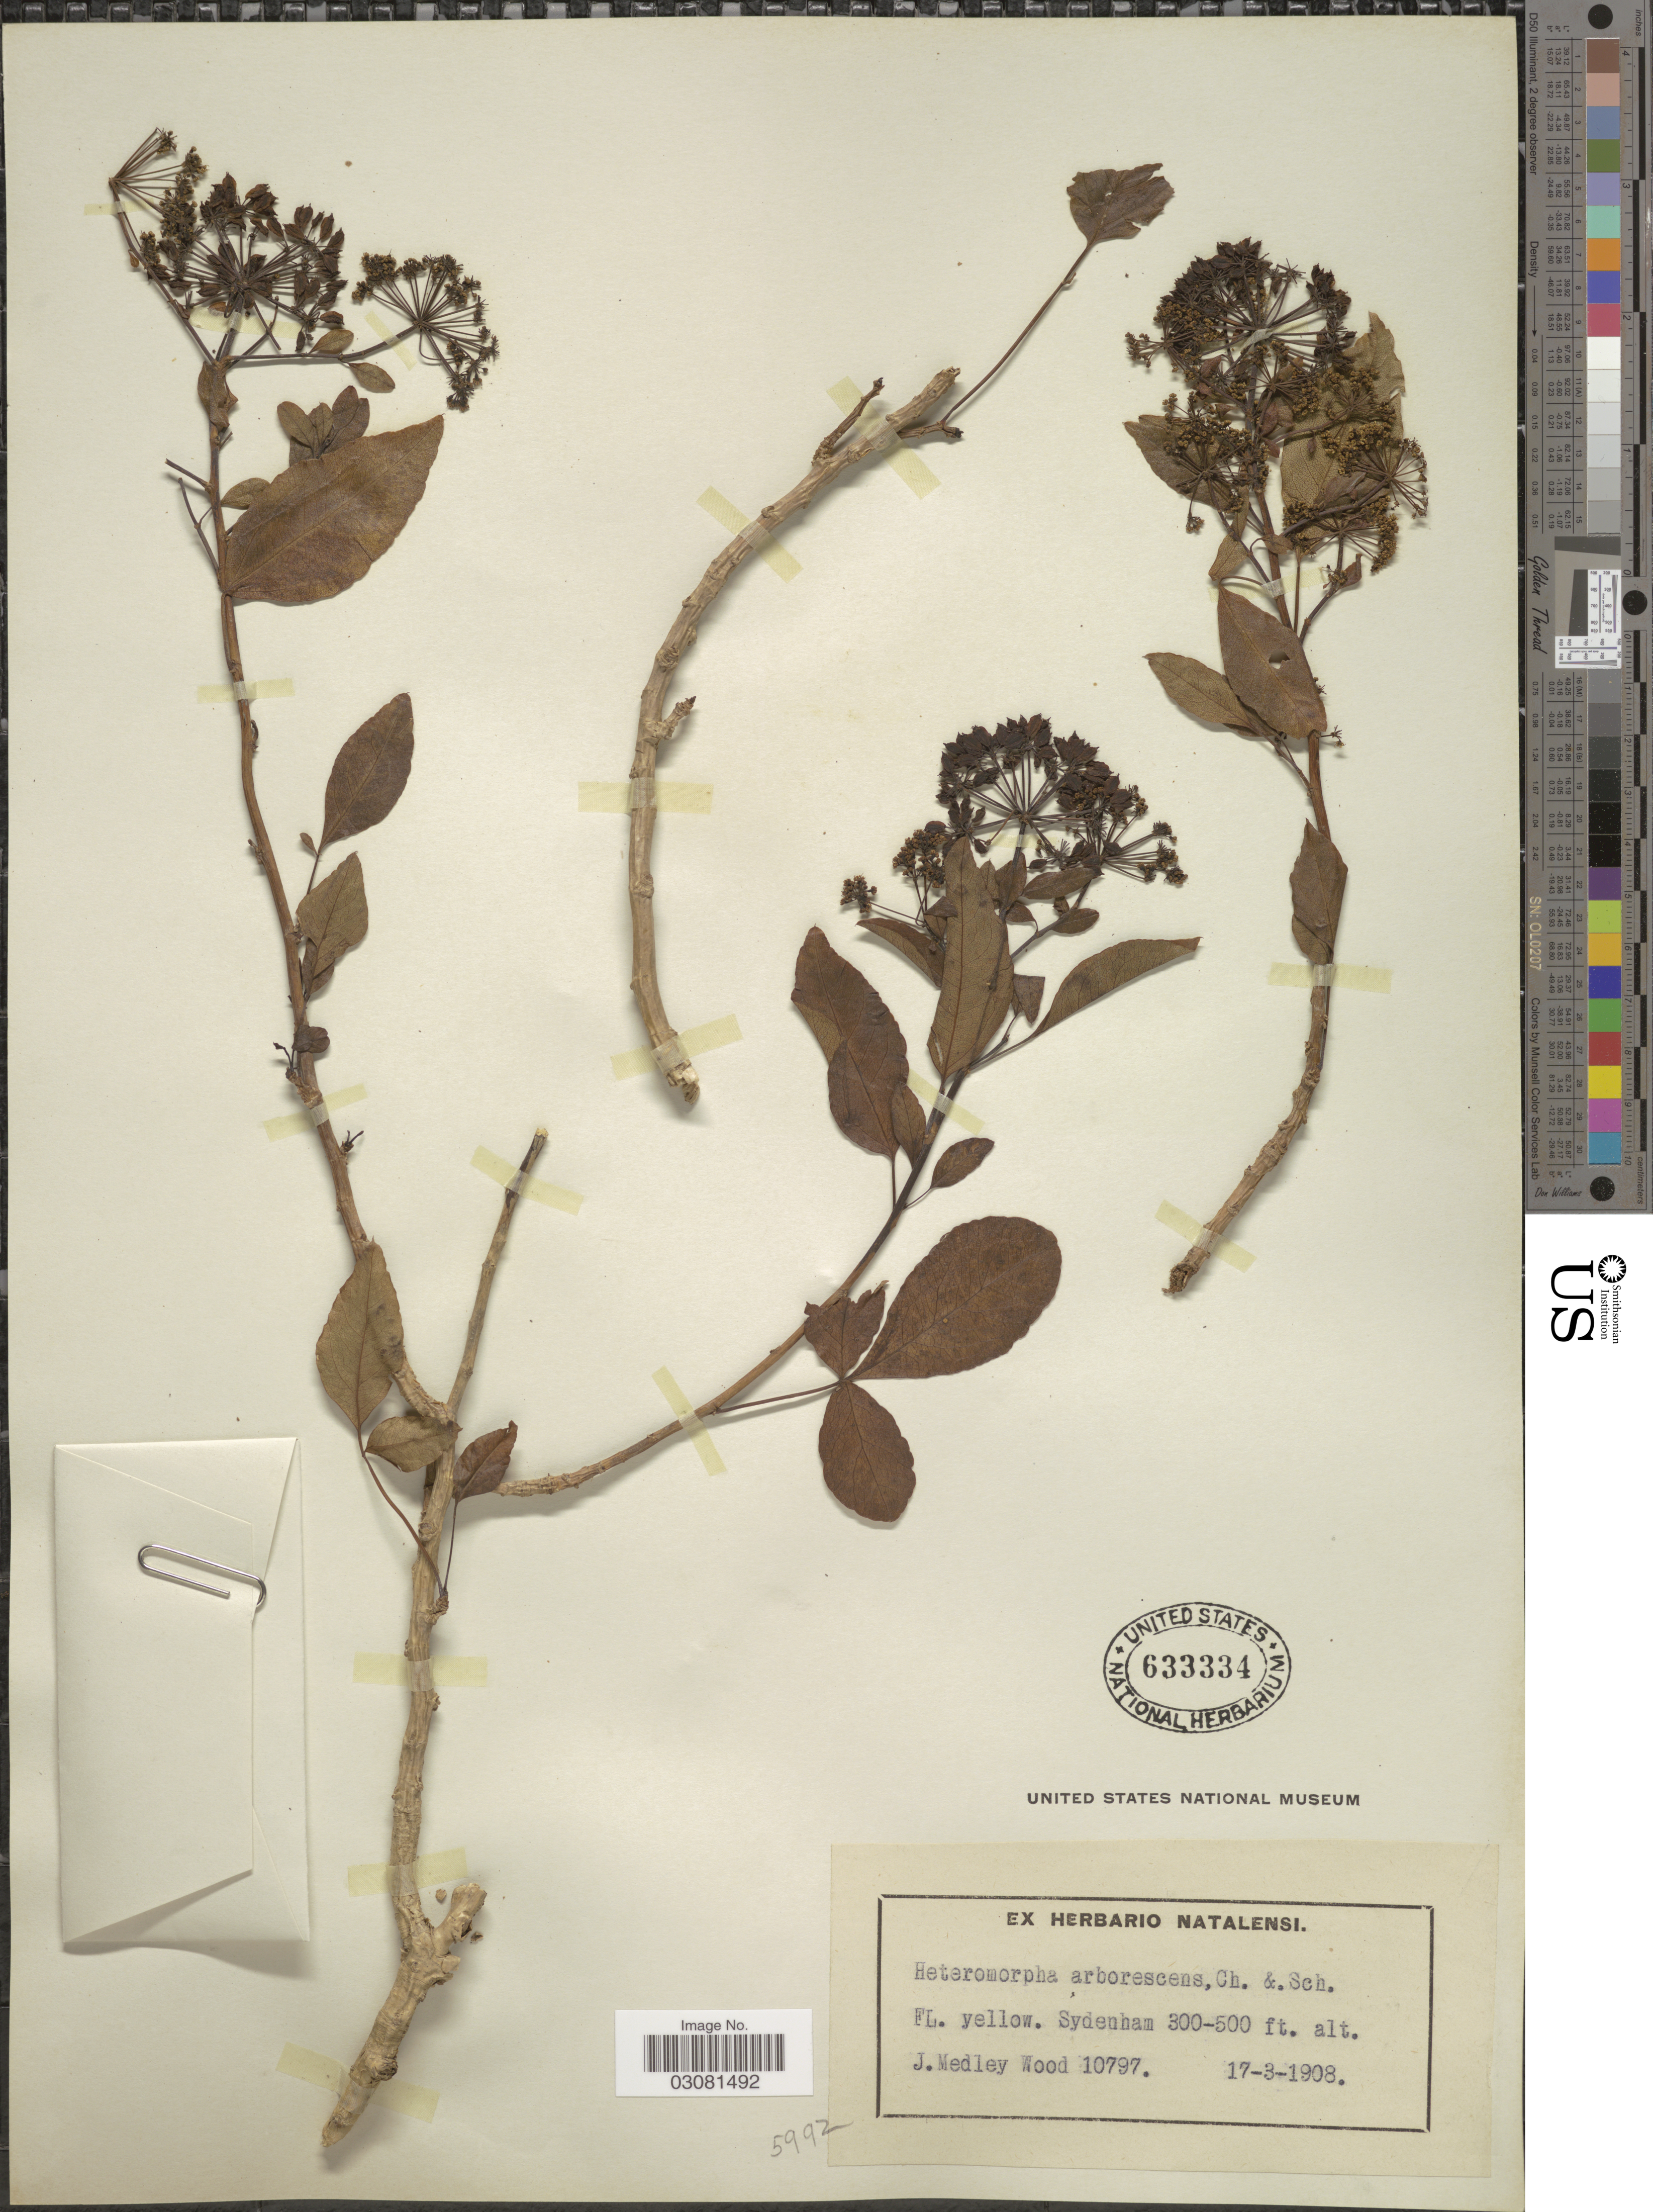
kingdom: Plantae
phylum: Tracheophyta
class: Magnoliopsida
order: Apiales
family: Apiaceae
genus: Heteromorpha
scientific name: Heteromorpha arborescens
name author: Cham. & Schltdl.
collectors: J. Medley Wood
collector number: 10797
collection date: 1908-03-17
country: South Africa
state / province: KwaZulu-Natal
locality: Sydenham.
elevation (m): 91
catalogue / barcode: US 633334